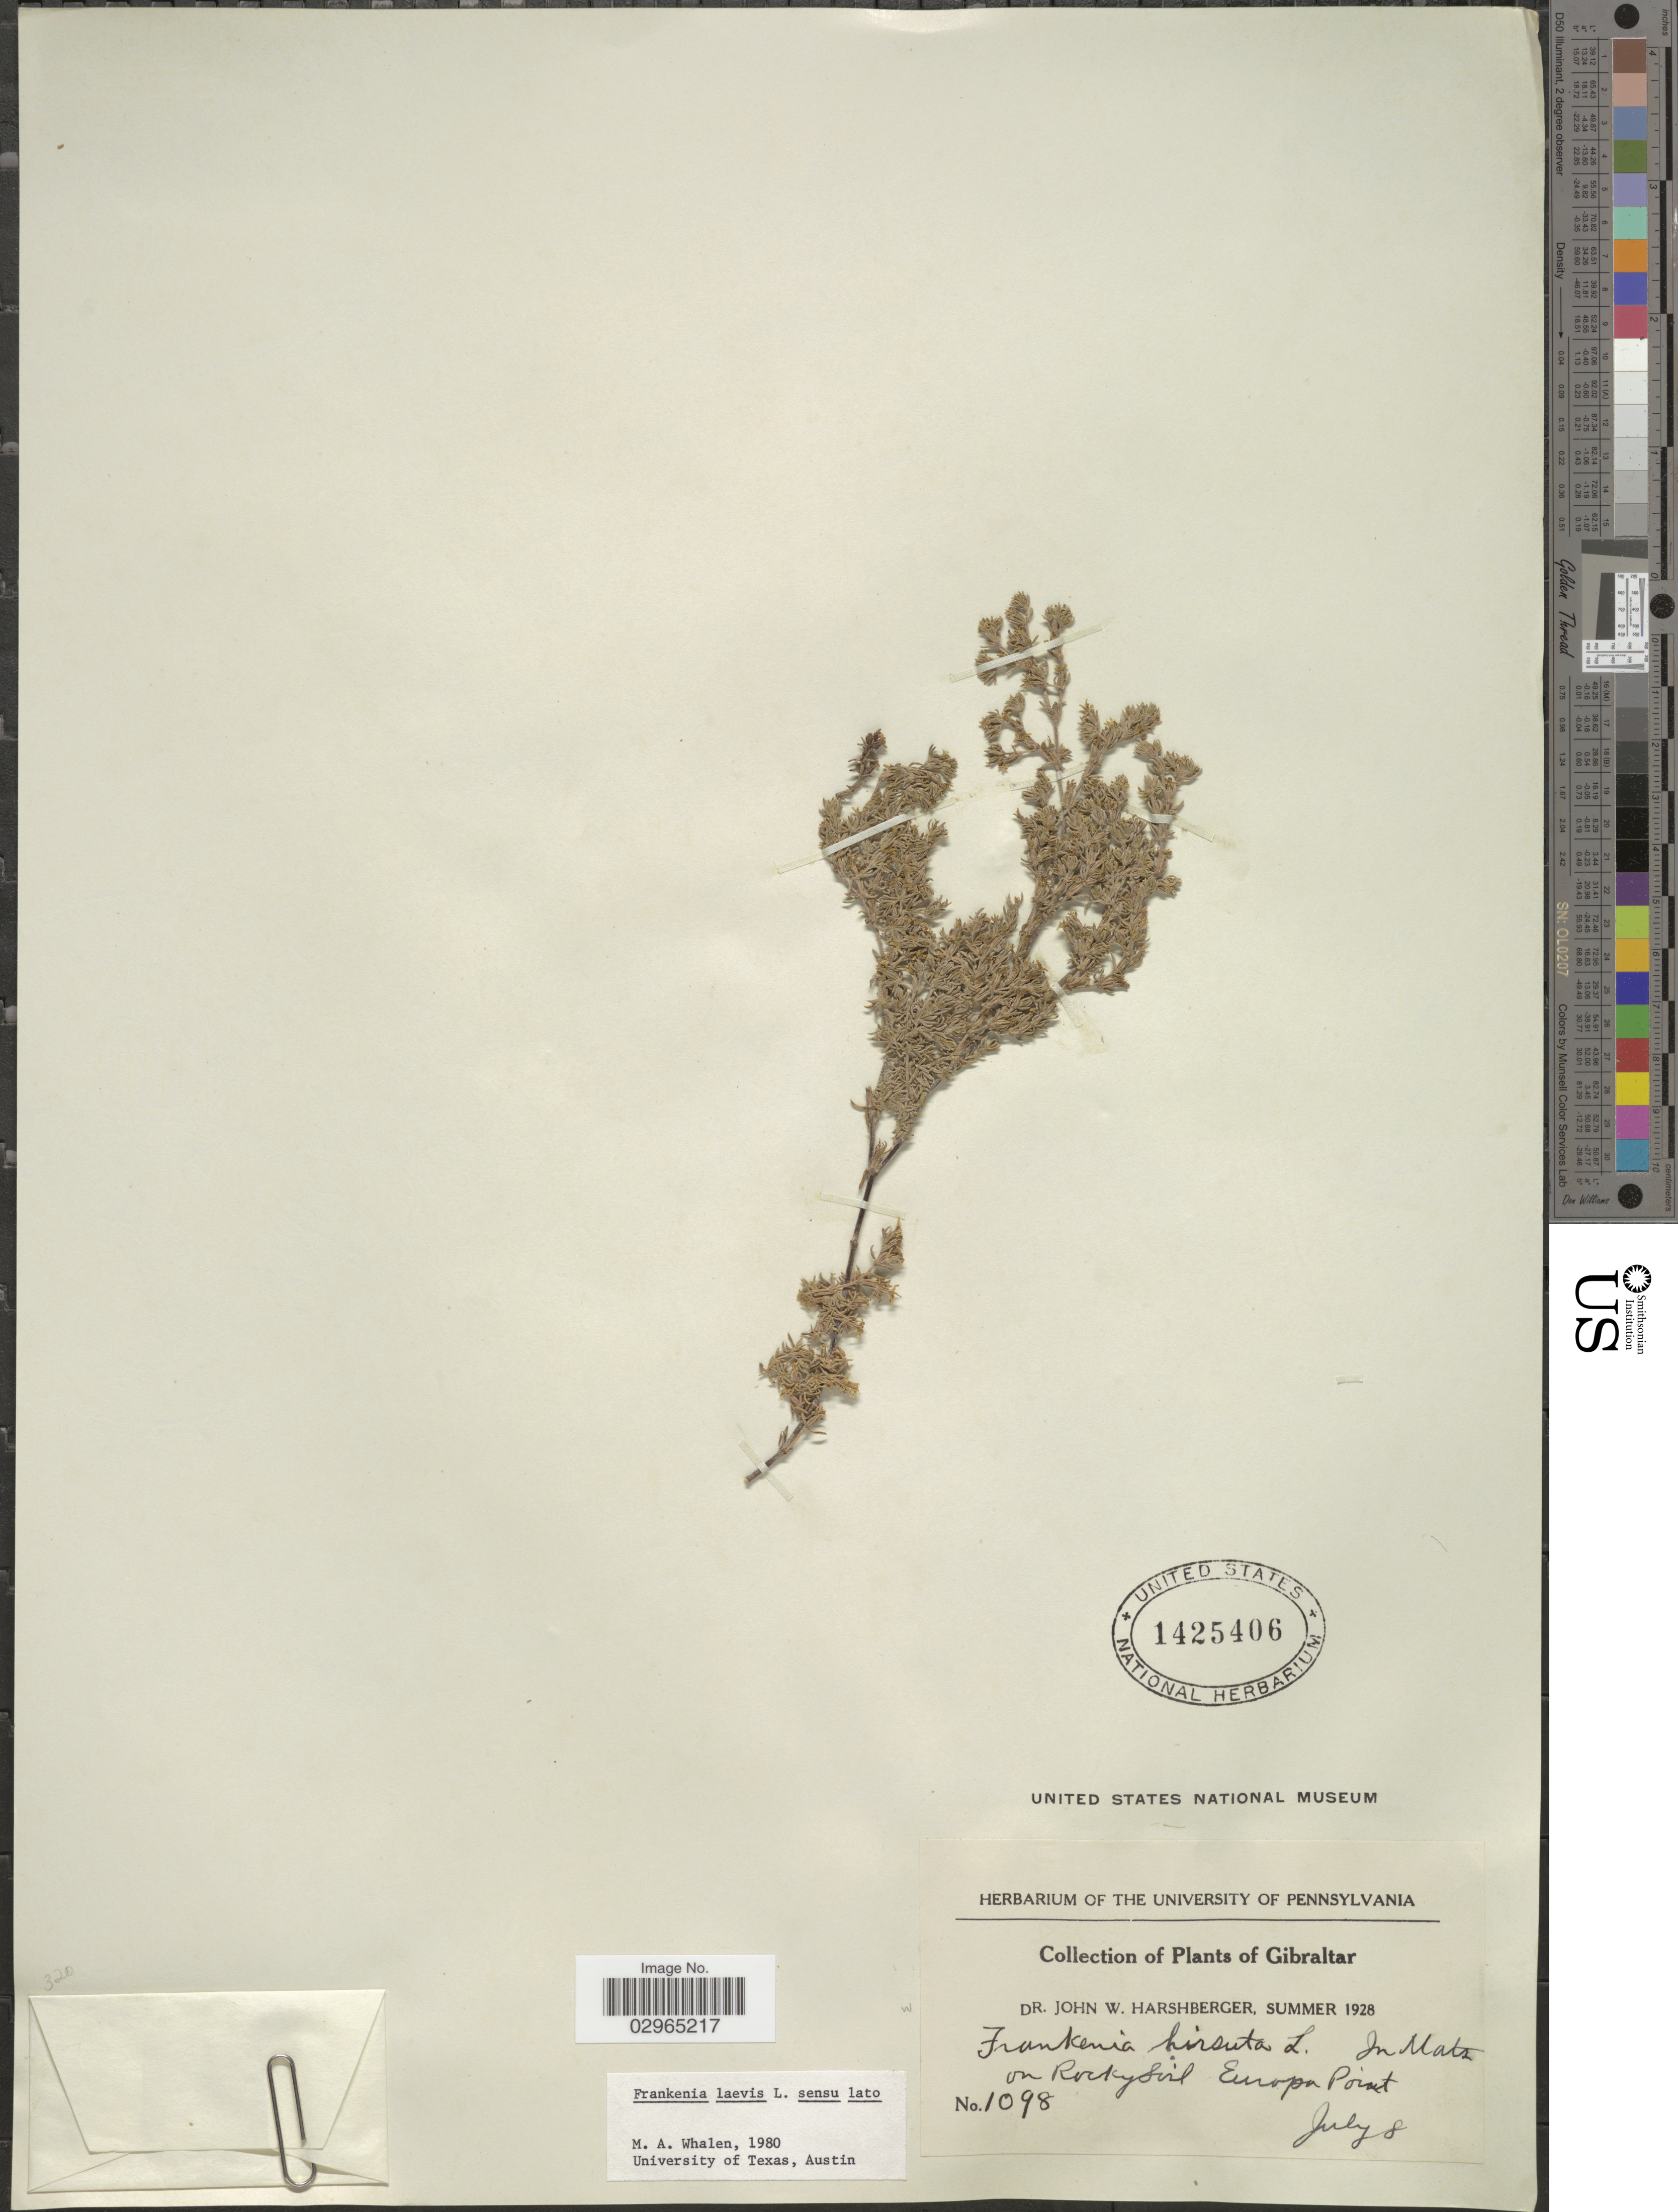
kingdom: Plantae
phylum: Tracheophyta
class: Magnoliopsida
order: Caryophyllales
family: Frankeniaceae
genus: Frankenia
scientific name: Frankenia laevis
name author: L.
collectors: J. W. Harshberger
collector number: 1098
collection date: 1928-07-08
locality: Gibraltar. In matz [interpreted] on Rocky soil Europa Point.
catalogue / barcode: US 1425406